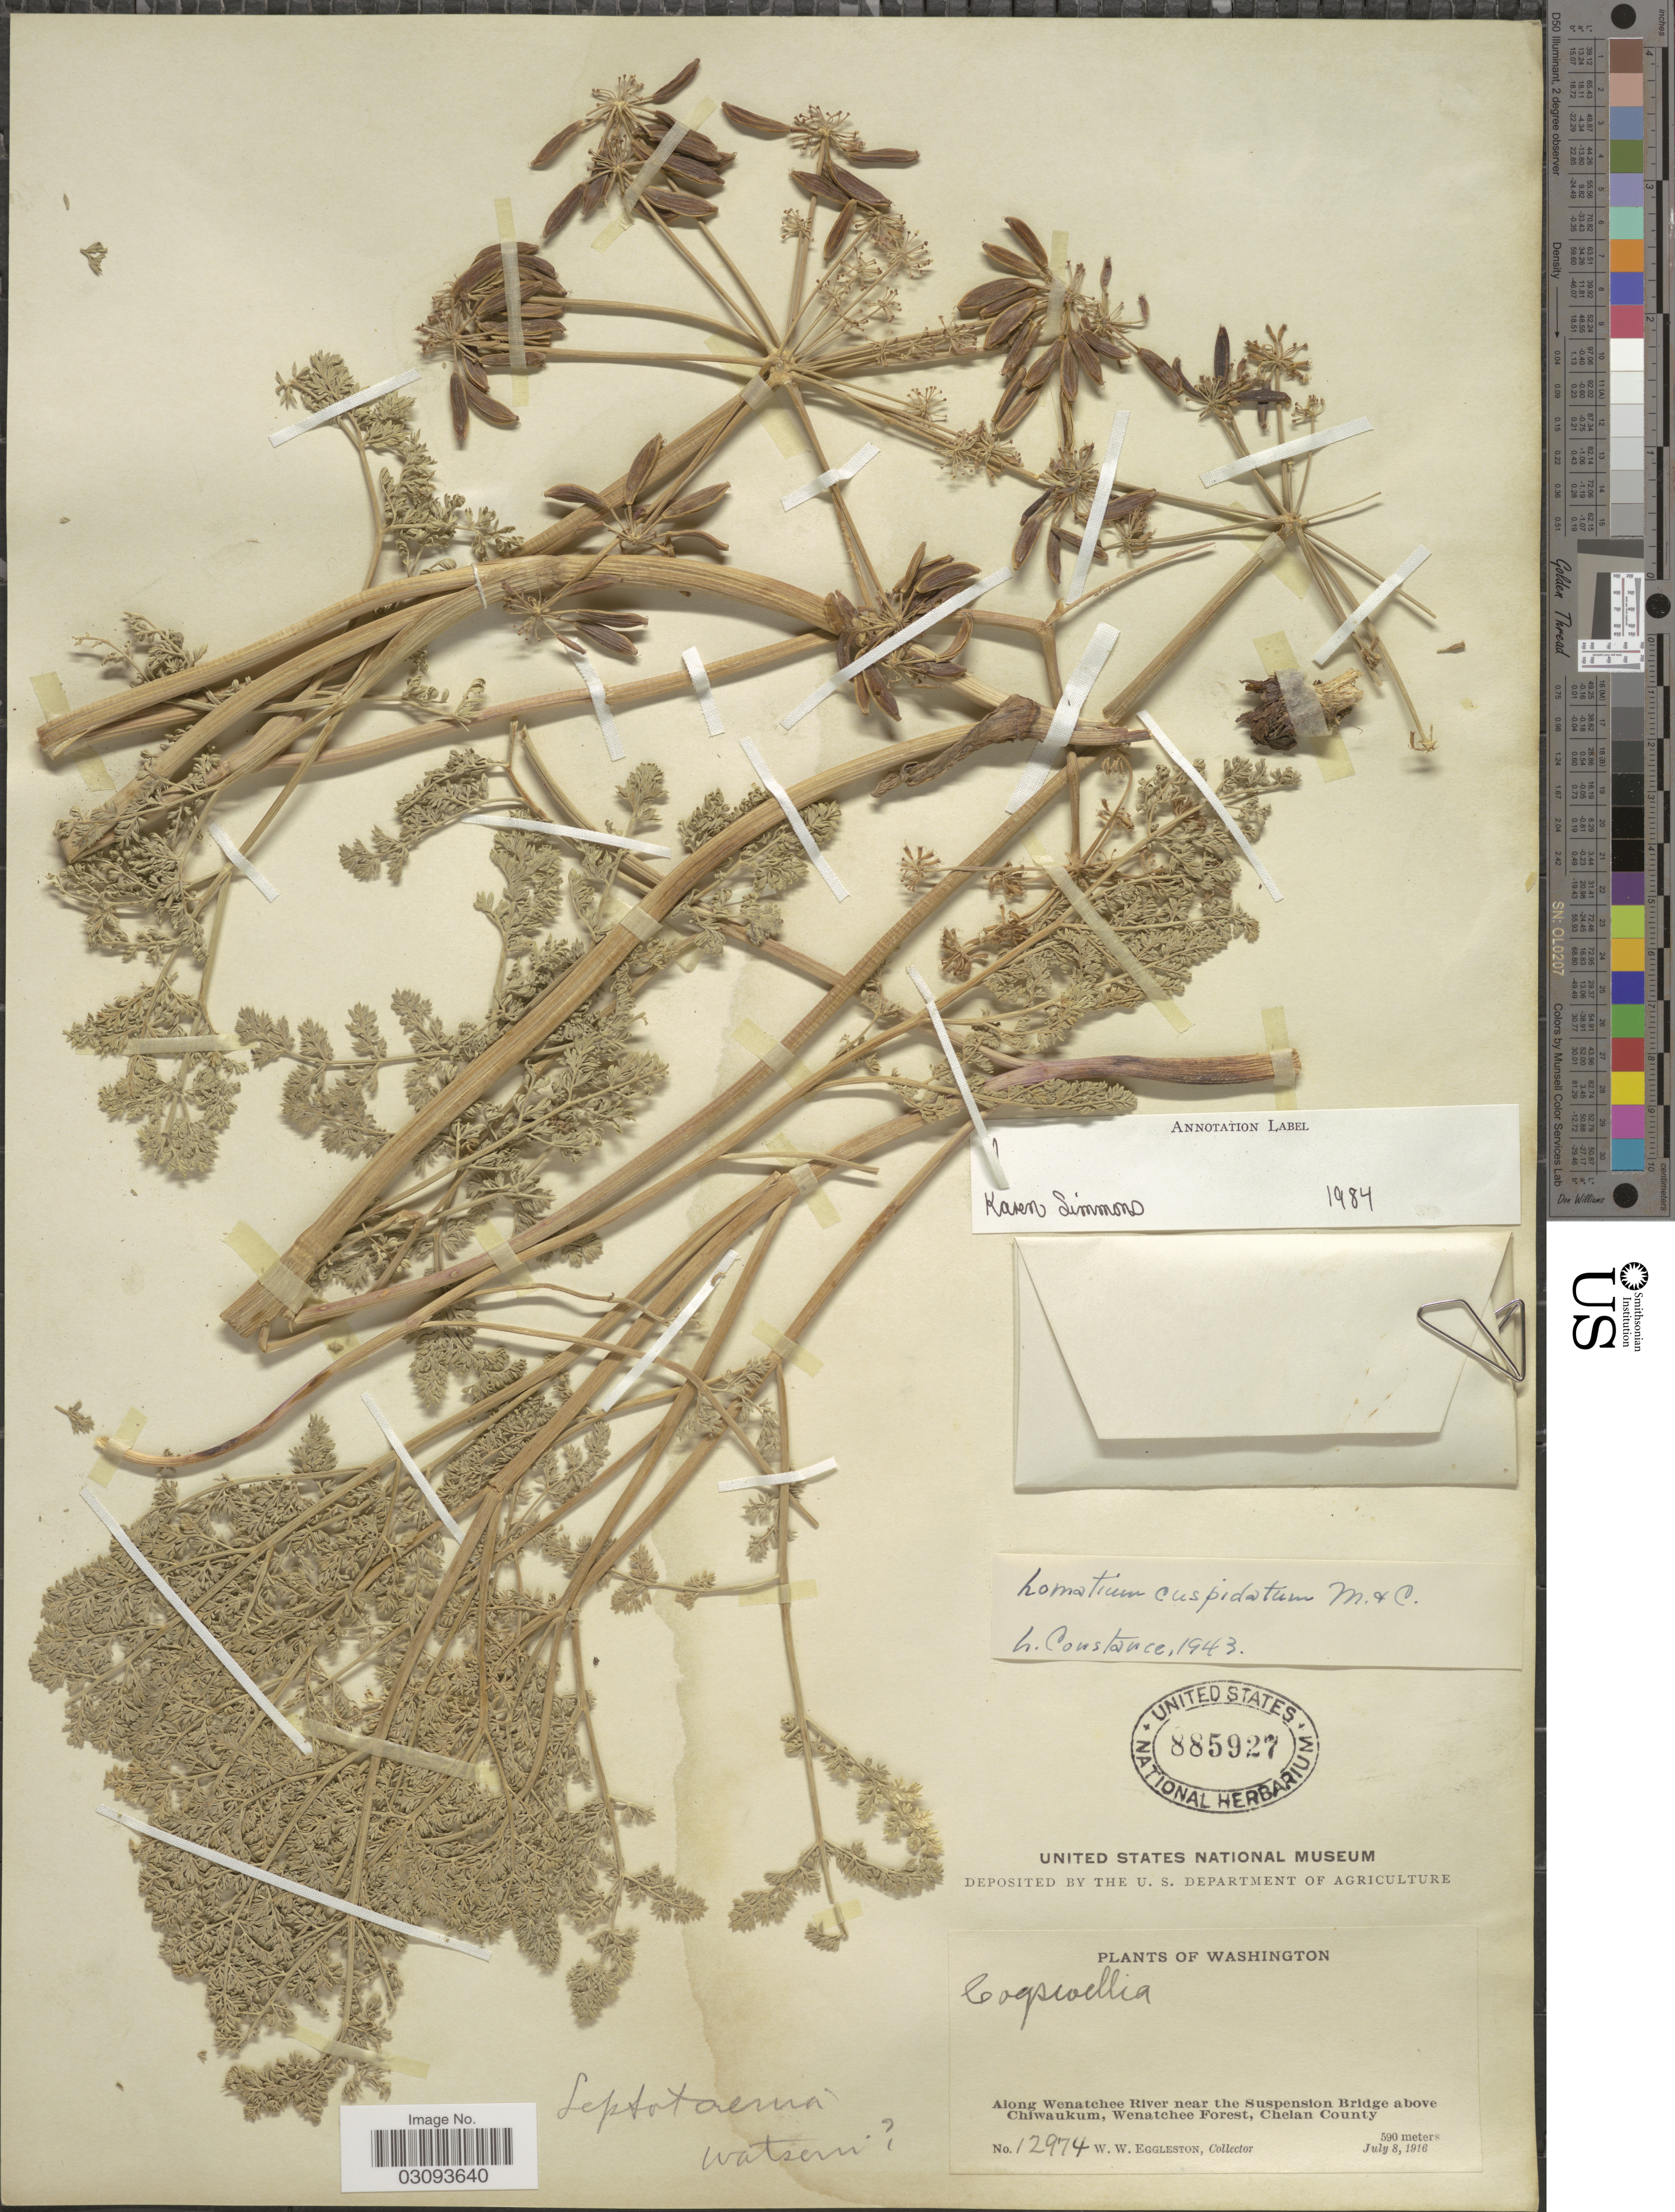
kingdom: Plantae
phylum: Tracheophyta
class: Magnoliopsida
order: Apiales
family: Apiaceae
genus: Lomatium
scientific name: Lomatium cuspidatum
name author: (Constance) Mathias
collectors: W. W. Eggleston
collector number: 12974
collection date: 1916-07-08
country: United States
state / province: Washington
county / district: Chelan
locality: Along Wenatchee River near the Suspension Bridge above Chiwaukum, Wenatchee Forest, Chelan County.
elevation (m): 590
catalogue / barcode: US 885927